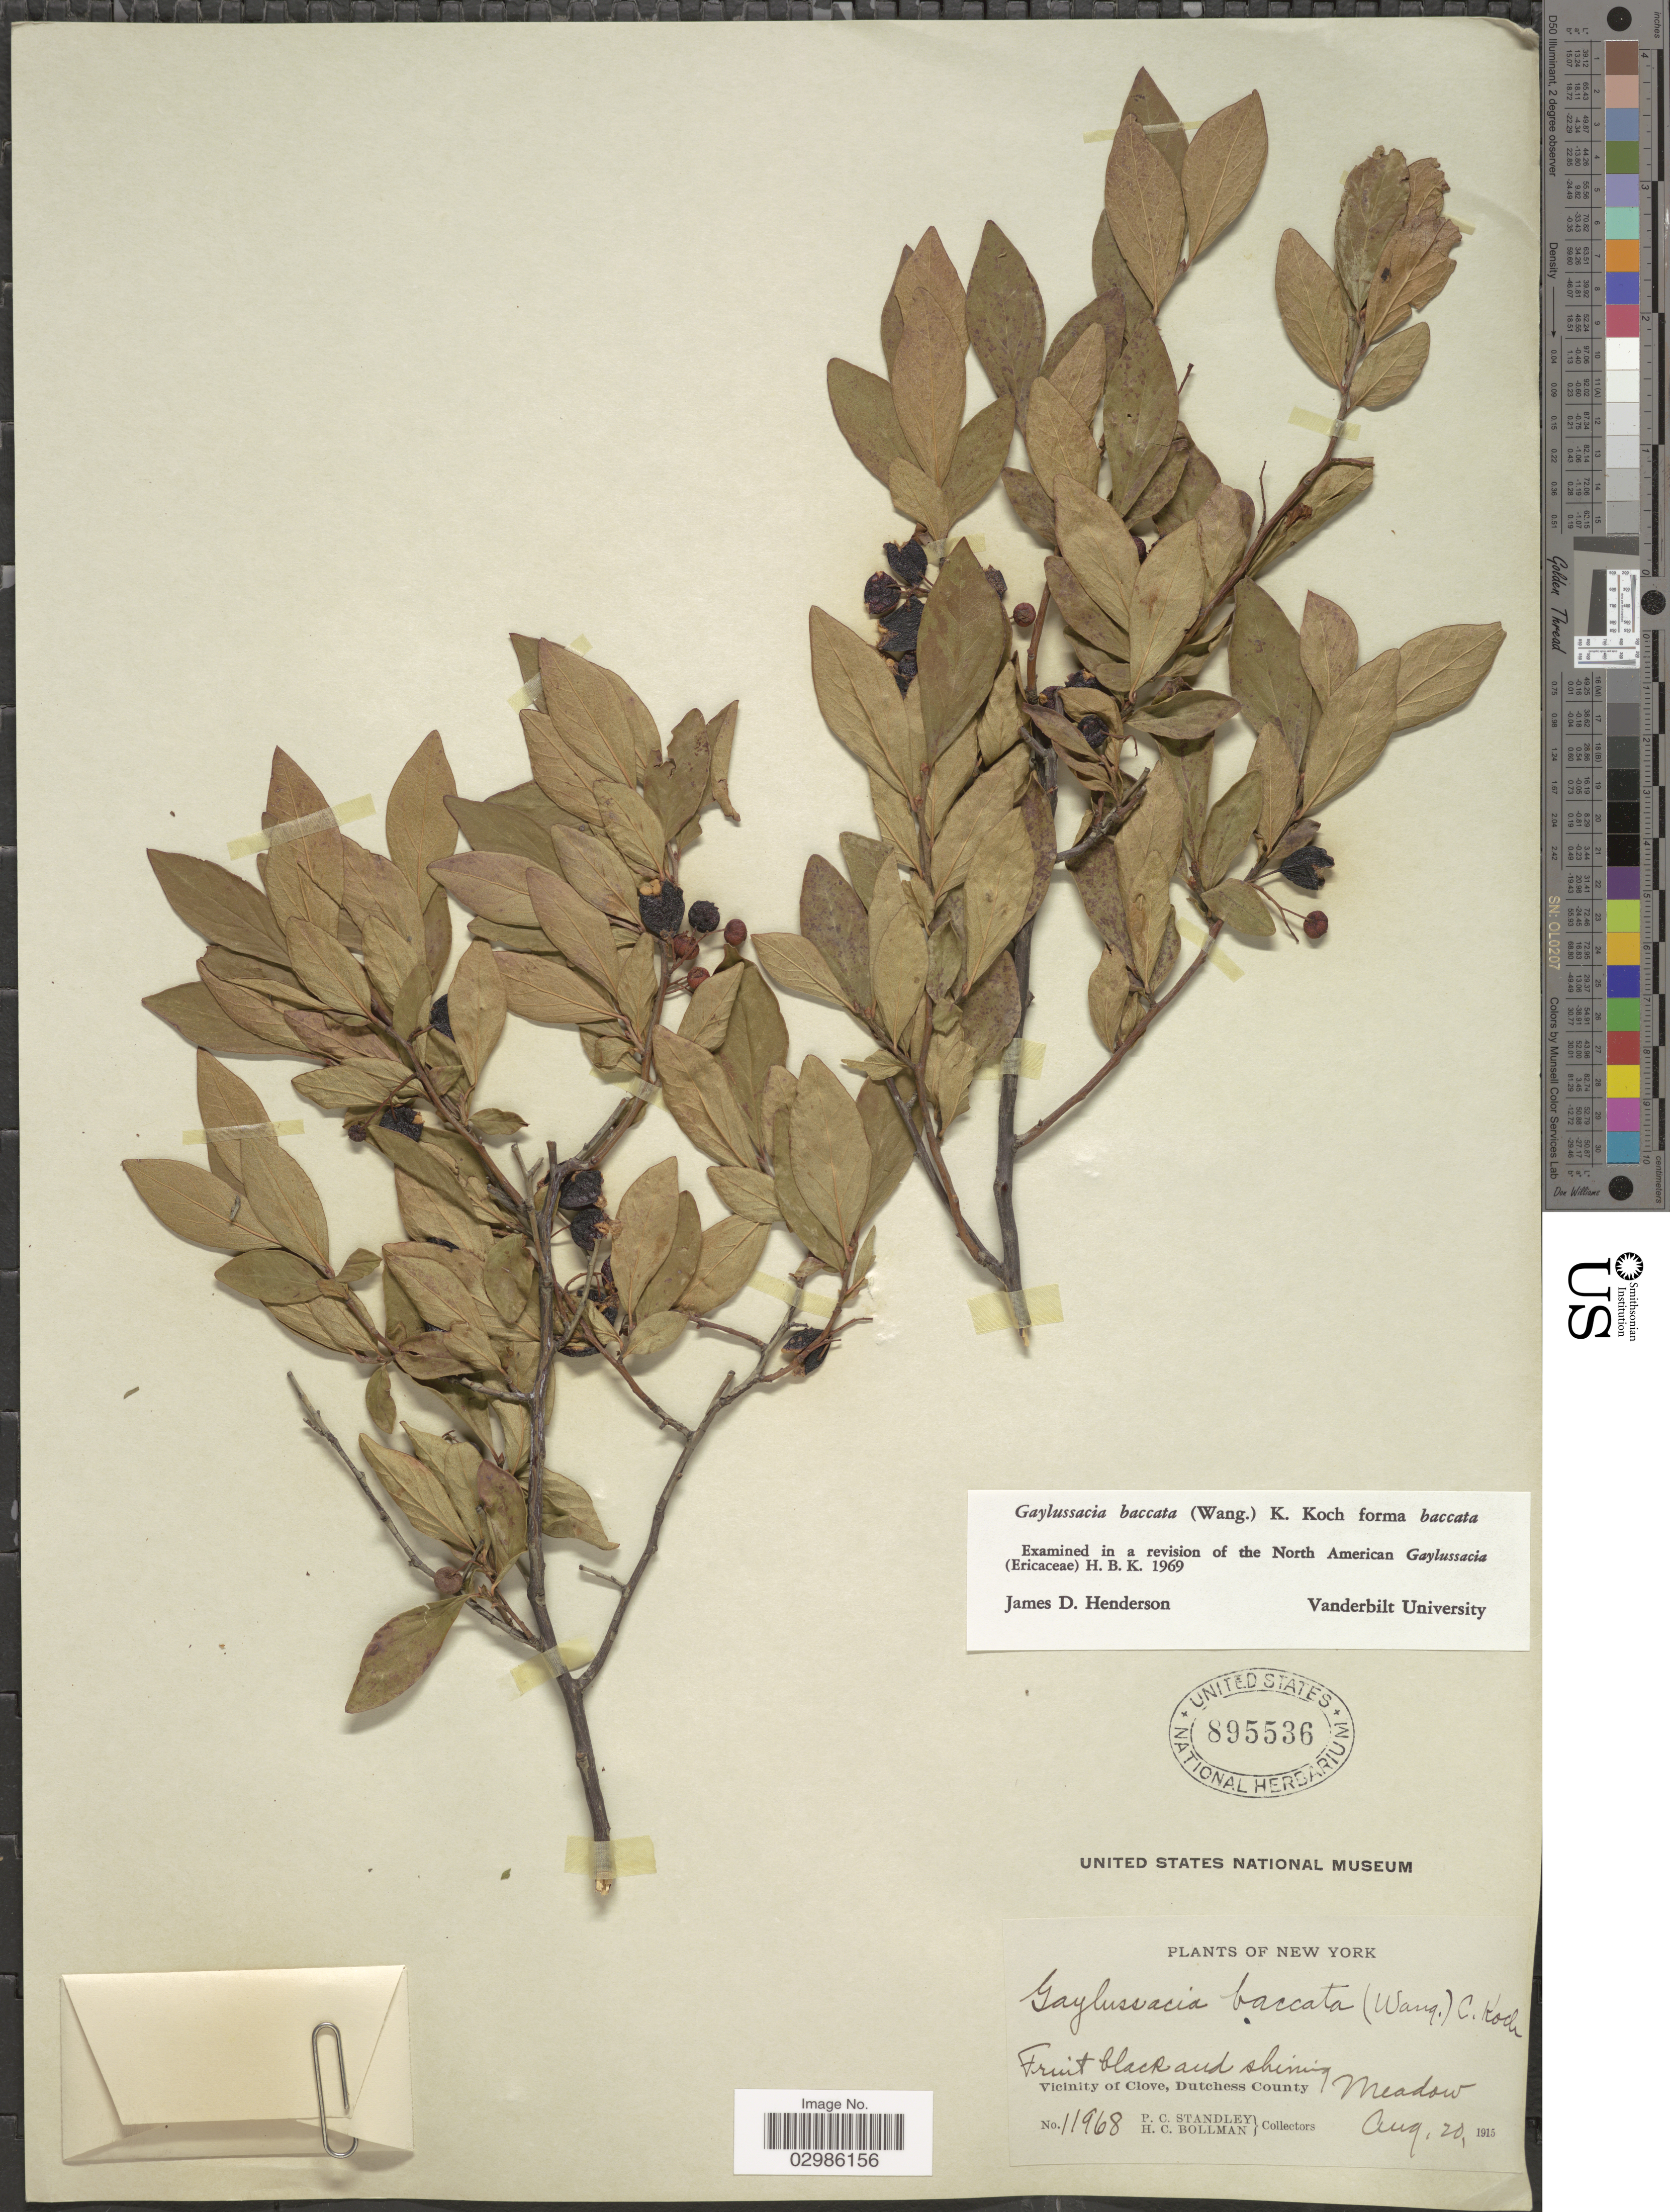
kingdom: Plantae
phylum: Tracheophyta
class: Magnoliopsida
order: Ericales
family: Ericaceae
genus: Gaylussacia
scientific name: Gaylussacia baccata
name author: (Wangenh.) K. Koch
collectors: P. C. Standley & H. C. Bollman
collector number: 11968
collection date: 1915-08-20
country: United States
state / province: New York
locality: Vicinity of Clove, Dutchess County, meadow.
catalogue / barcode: US 895536